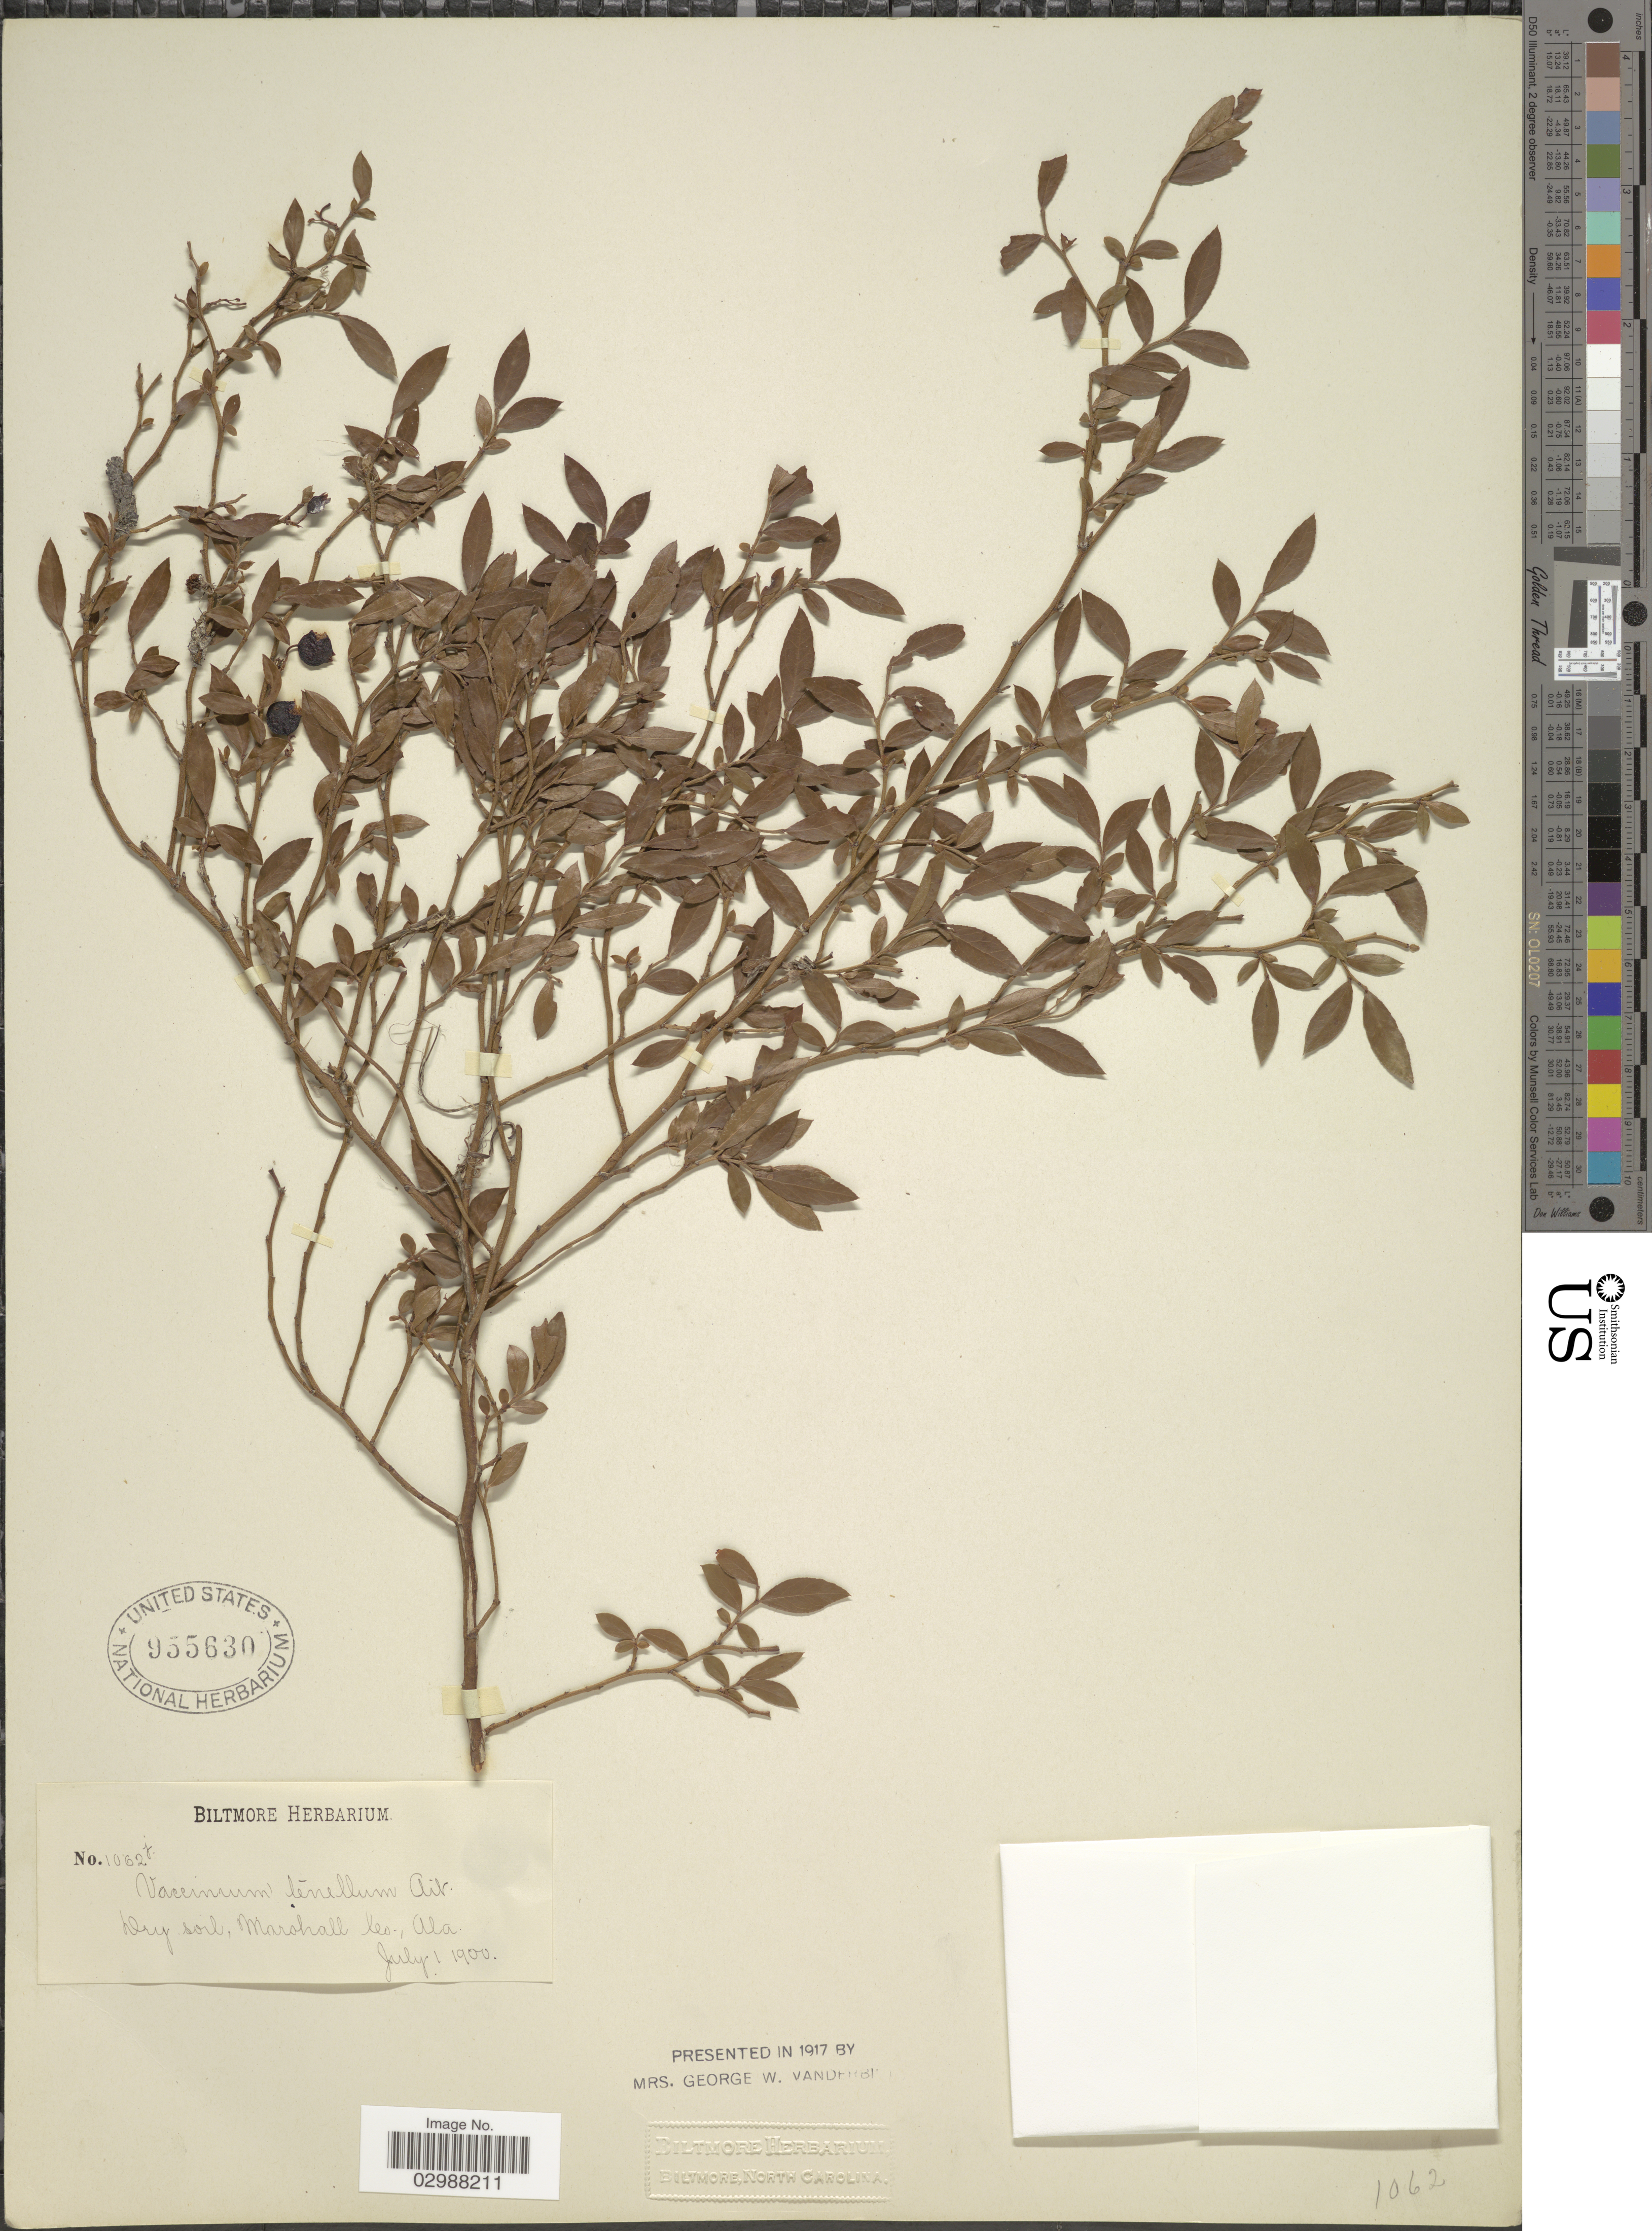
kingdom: Plantae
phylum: Tracheophyta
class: Magnoliopsida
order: Ericales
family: Ericaceae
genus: Vaccinium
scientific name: Vaccinium elliottii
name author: Chapm.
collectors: ex herb. Biltmore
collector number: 1062j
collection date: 1900-07-01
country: United States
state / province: Alabama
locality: Marshall Co.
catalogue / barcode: US 955630